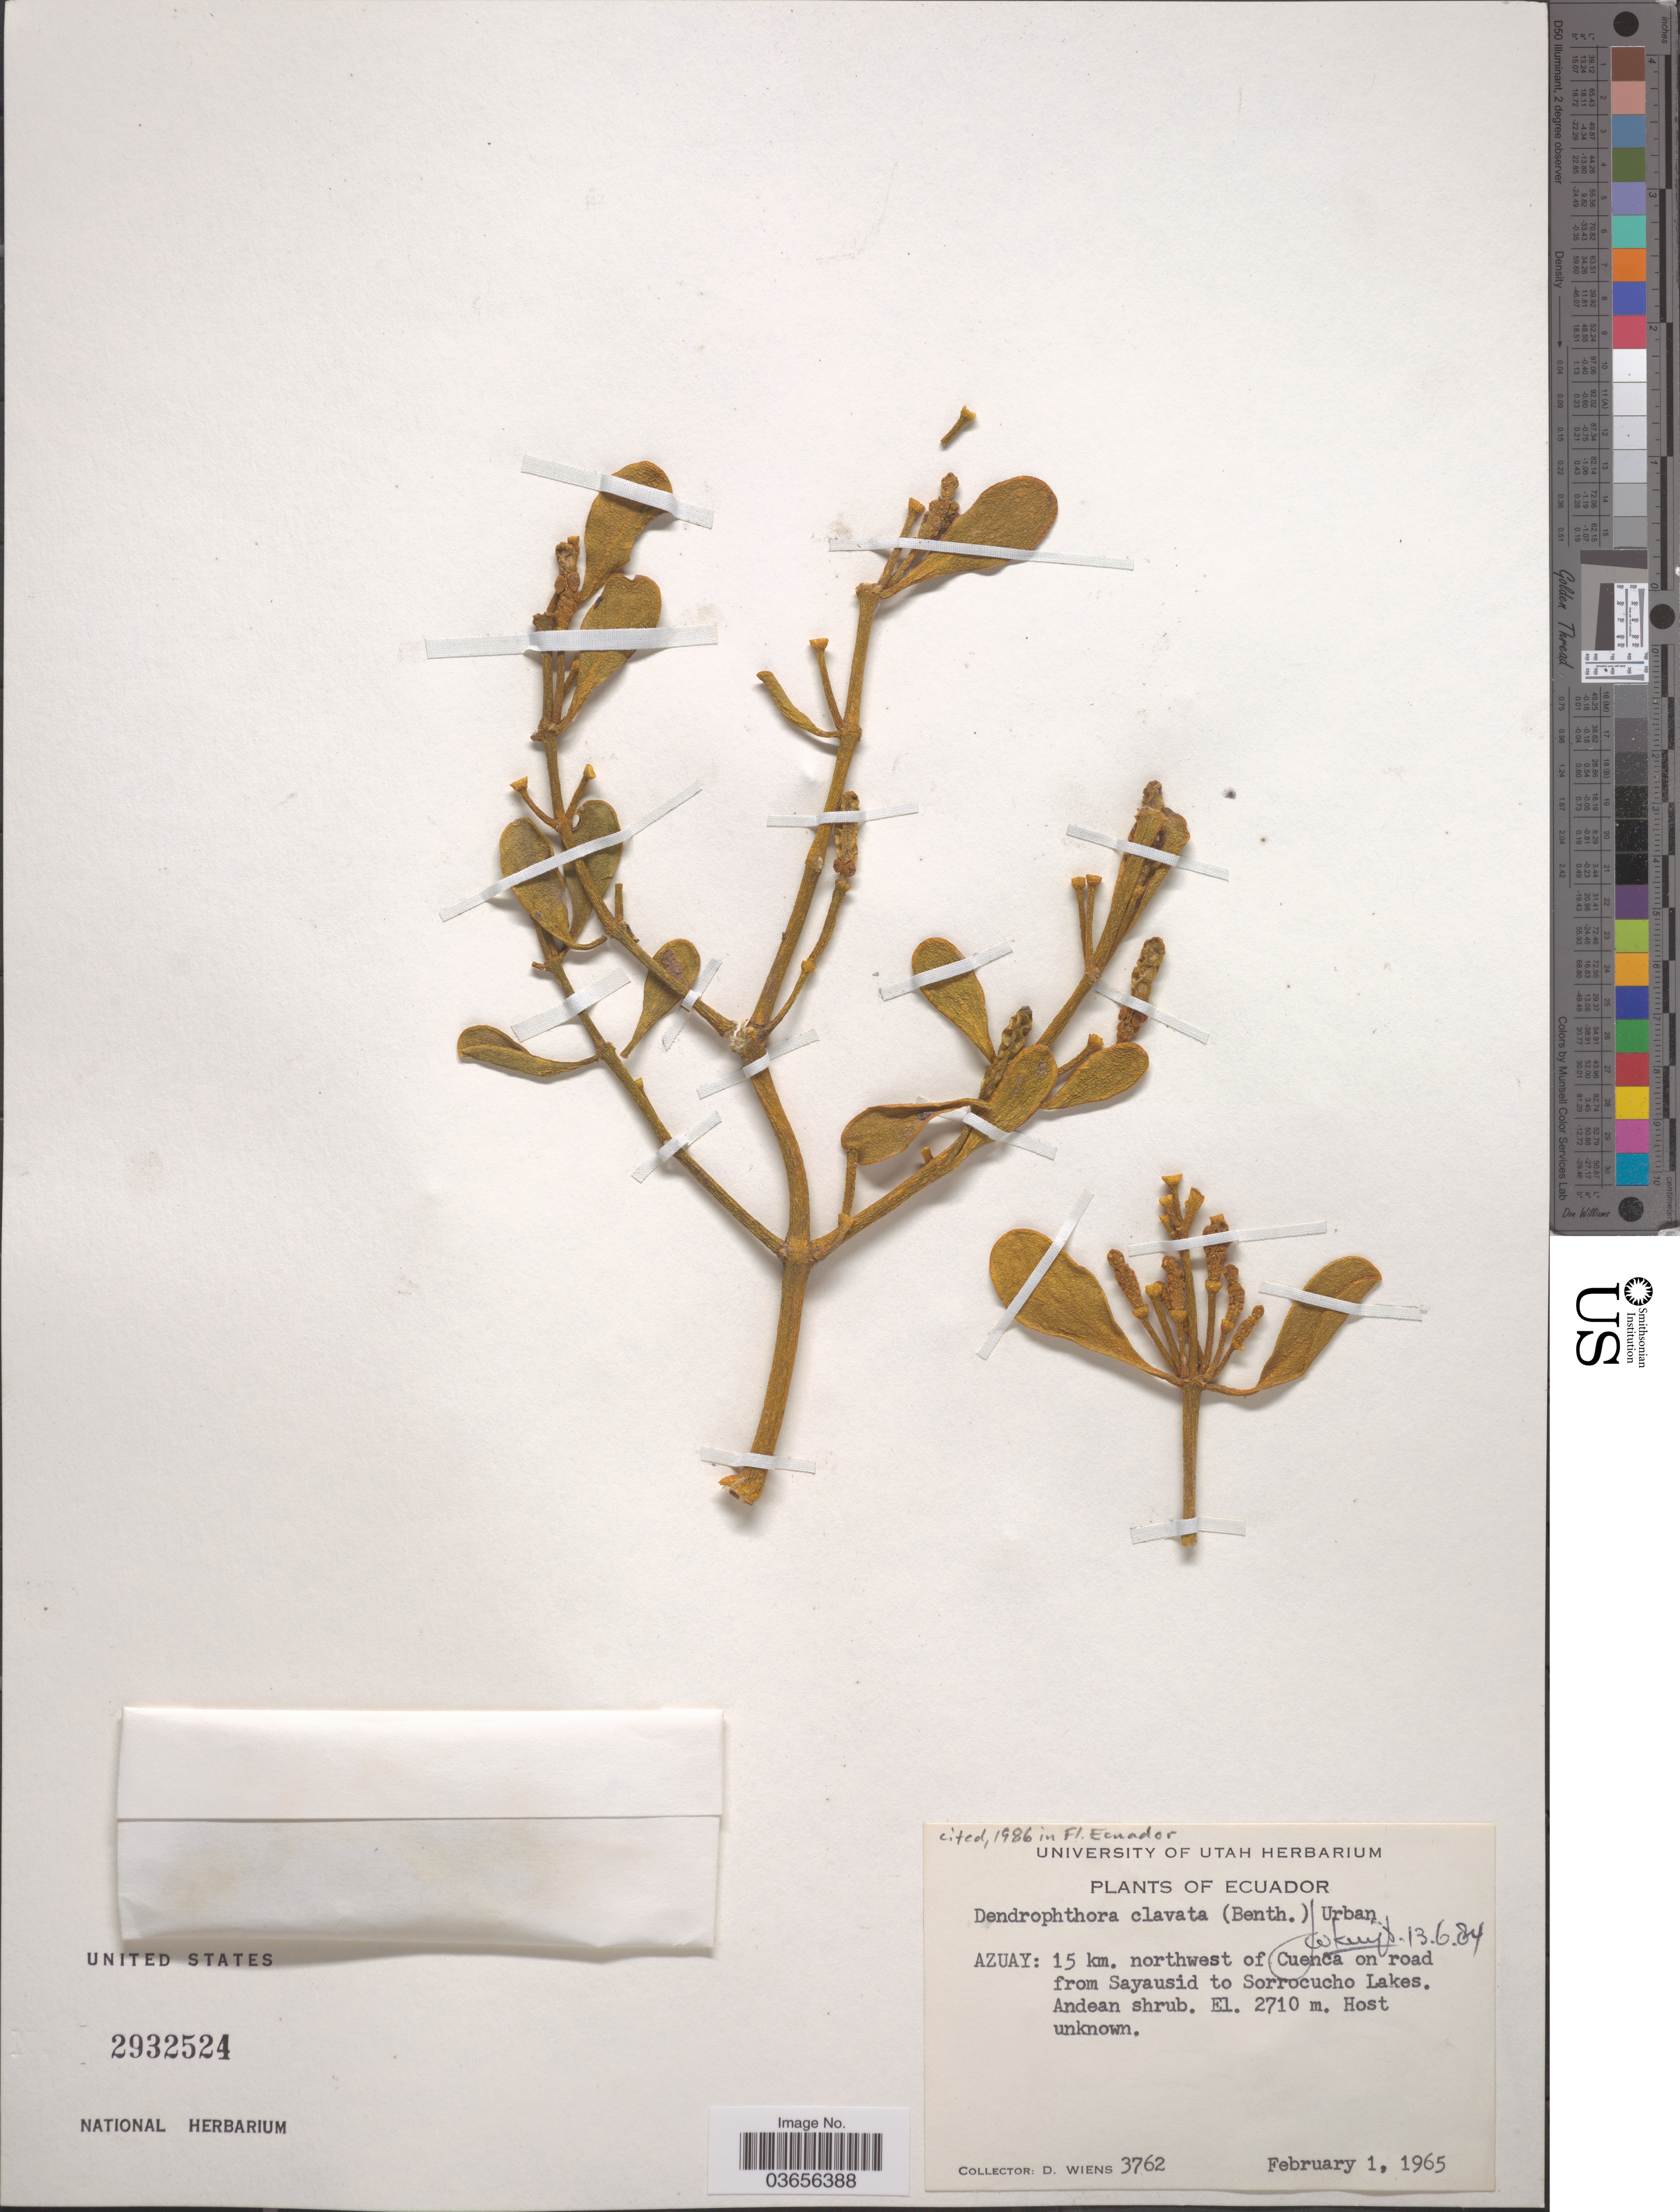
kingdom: Plantae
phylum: Tracheophyta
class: Magnoliopsida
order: Santalales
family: Viscaceae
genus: Dendrophthora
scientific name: Dendrophthora clavata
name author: (Benth.) Urb.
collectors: D. Wiens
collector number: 3762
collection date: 1965-02-01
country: Ecuador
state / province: Azuay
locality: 15 km. northwest of Cuenca on road from Sayausid to Sorrocucho lakes. Andean shrub.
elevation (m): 2710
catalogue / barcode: US 2932524